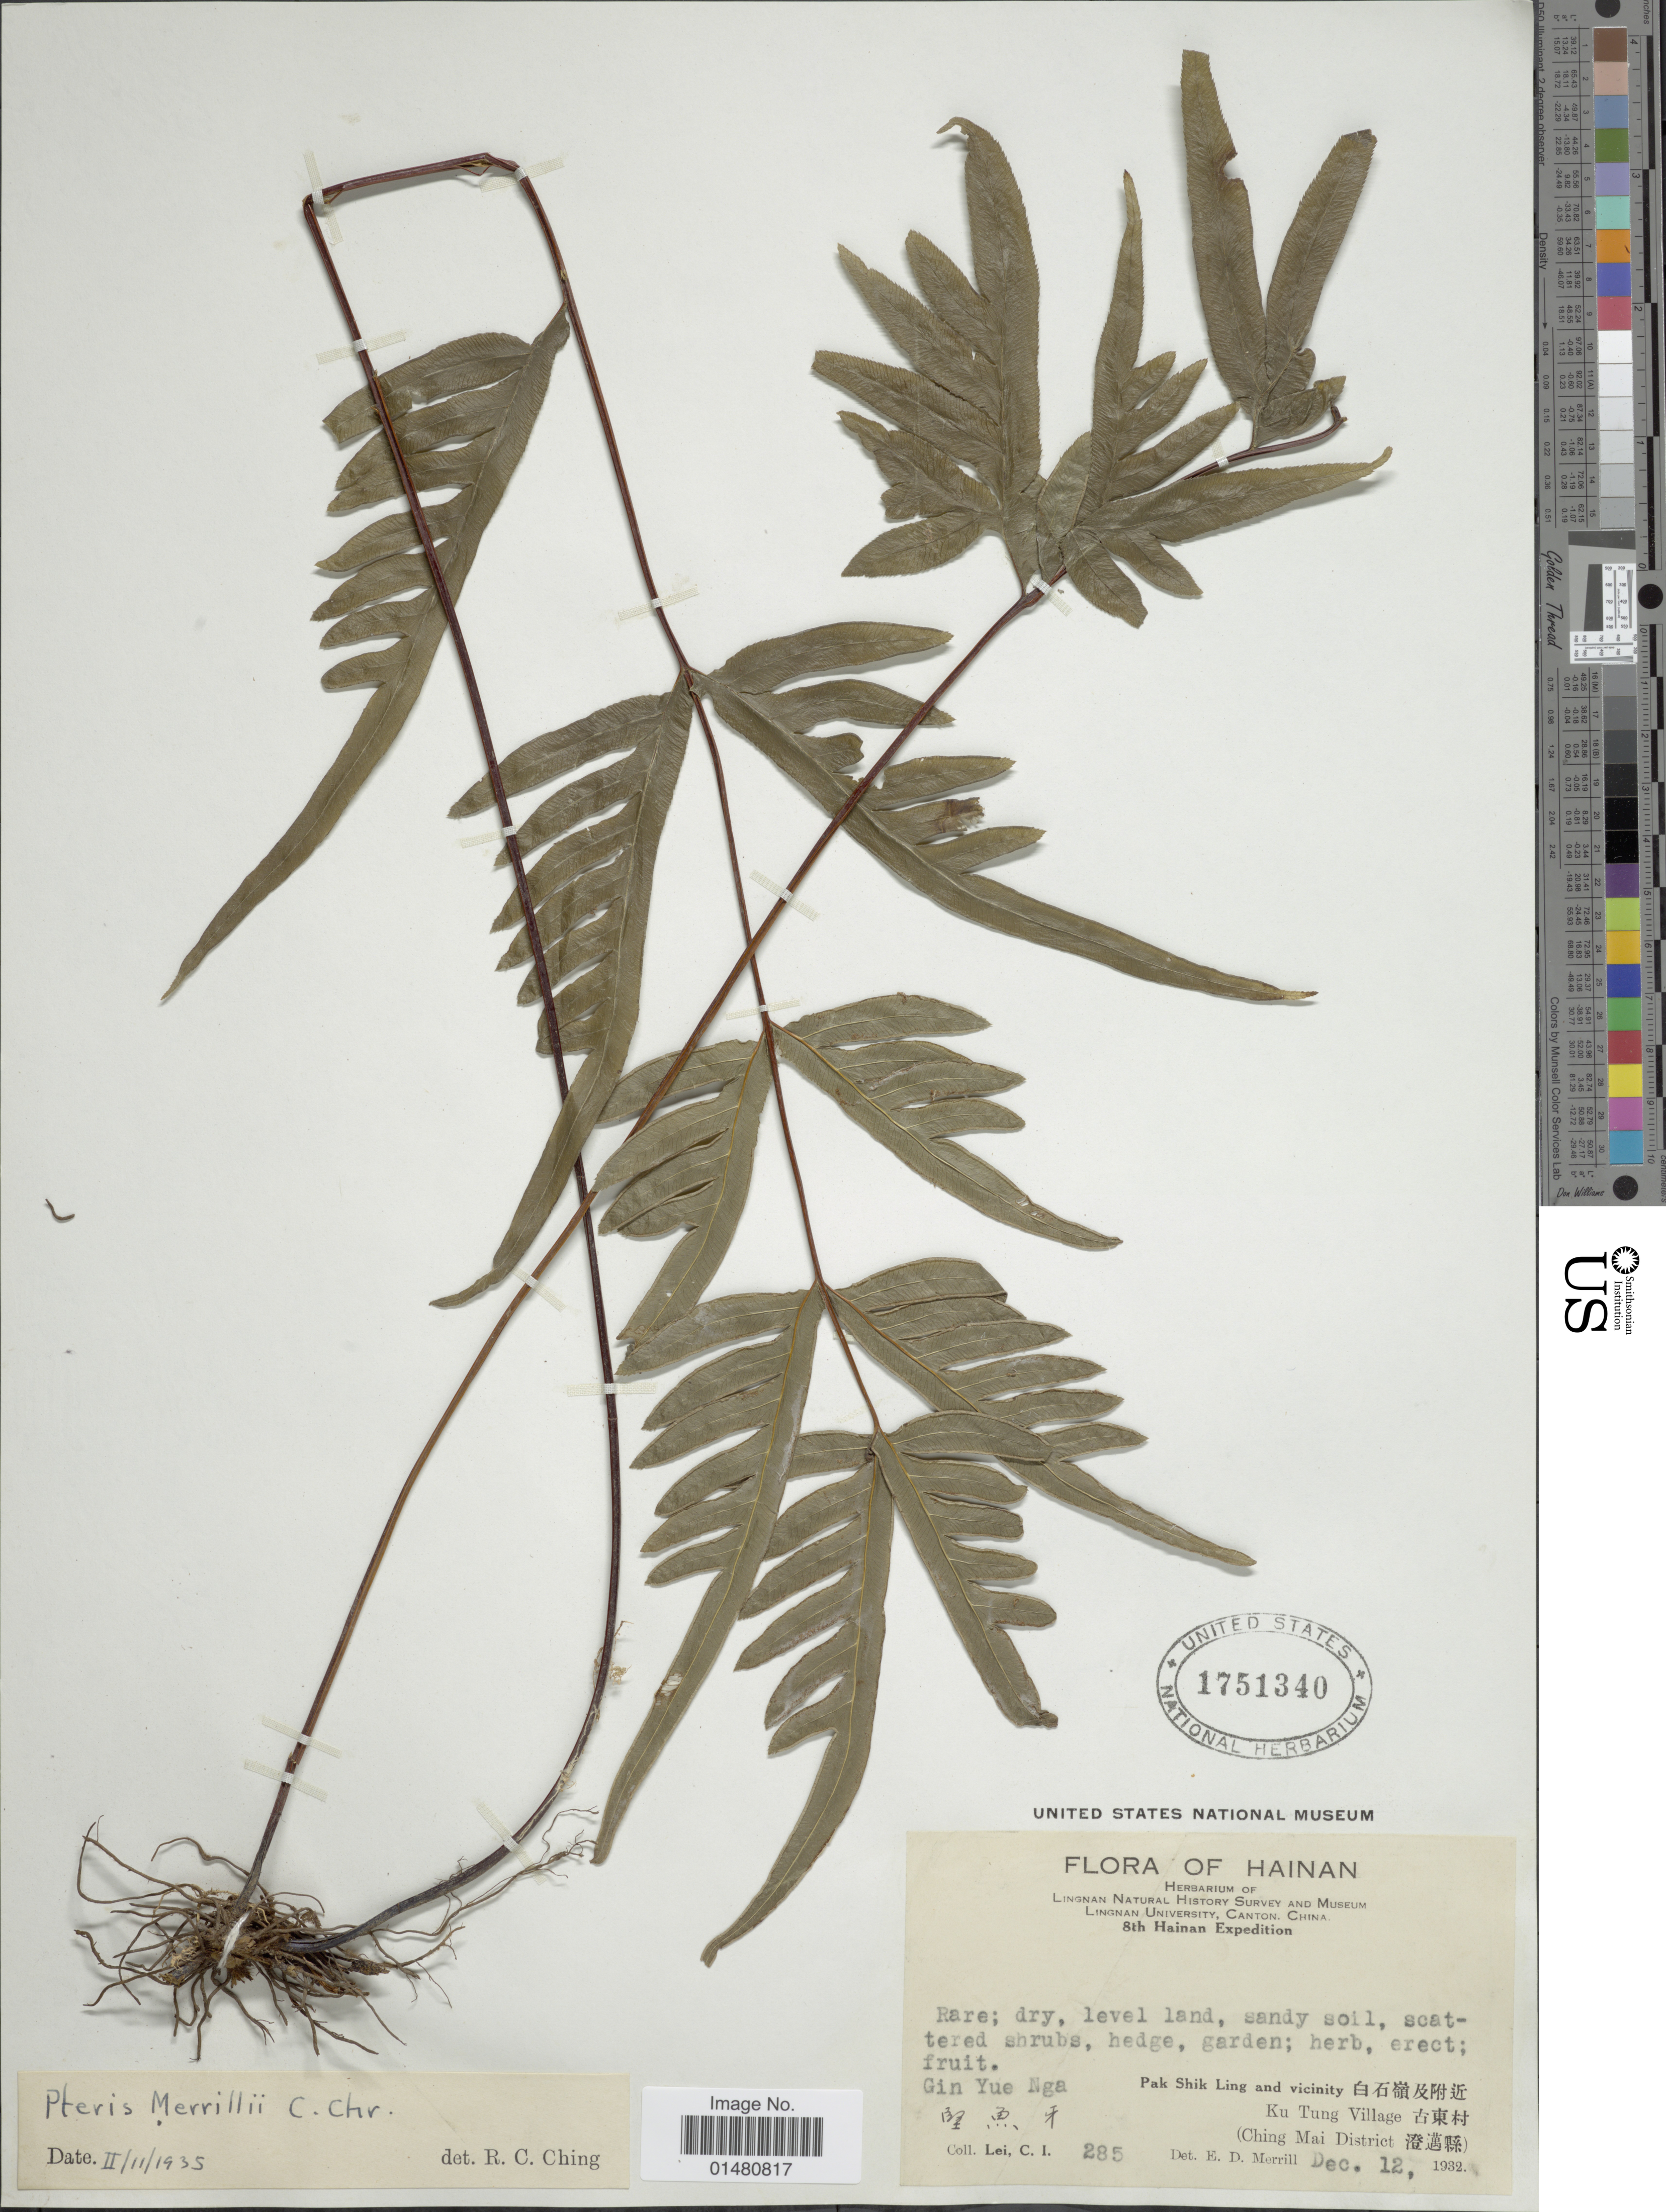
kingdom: Plantae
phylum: Tracheophyta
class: Polypodiopsida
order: Polypodiales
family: Pteridaceae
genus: Pteris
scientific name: Pteris merrillii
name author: C. Chr. ex Ching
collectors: C. I. Lei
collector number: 285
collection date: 1932-12-12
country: China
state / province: Hainan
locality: Gin Yue Nga, Pak Shik Ling and vicinity X, Ku Tung Village X, (Ching Mai District X)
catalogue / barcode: US 1751340